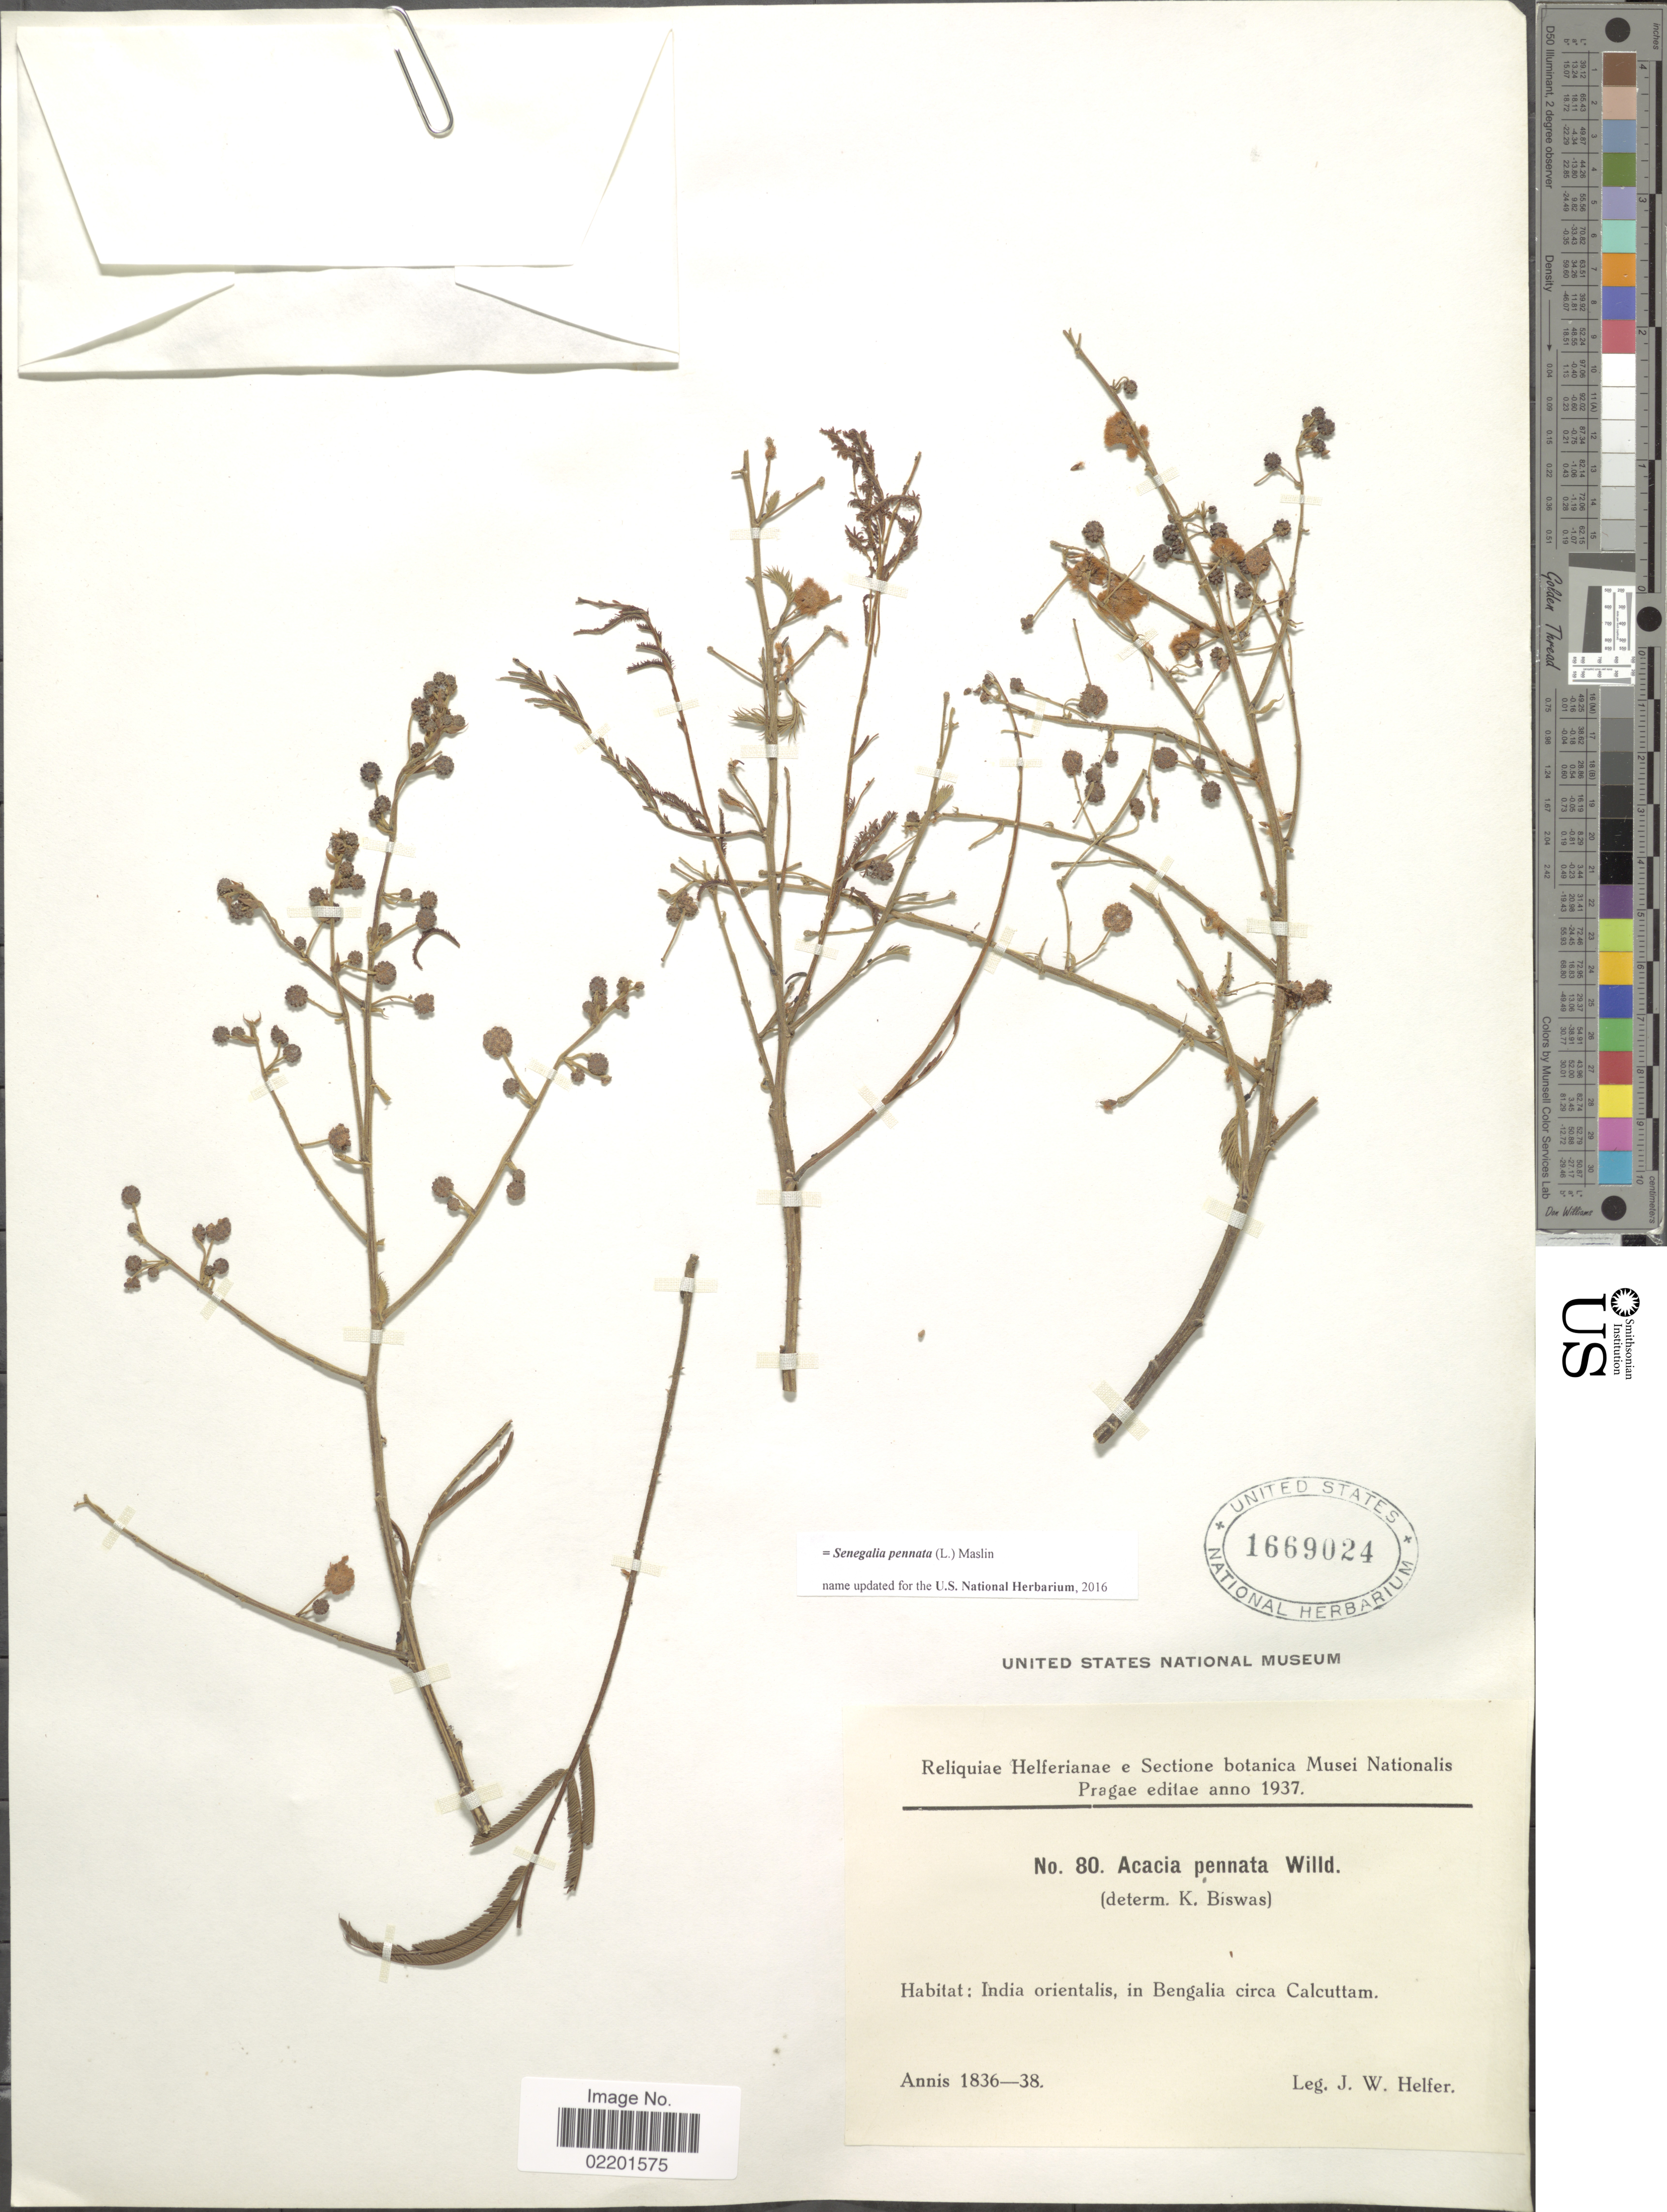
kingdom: Plantae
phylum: Tracheophyta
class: Magnoliopsida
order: Fabales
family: Fabaceae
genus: Senegalia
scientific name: Senegalia pennata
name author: (L.) Maslin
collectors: J. W. Helfer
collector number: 80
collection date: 1836/1838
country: India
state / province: West Bengal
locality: India orientalis, in Bengalia circa Calcuttam.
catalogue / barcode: US 1669024